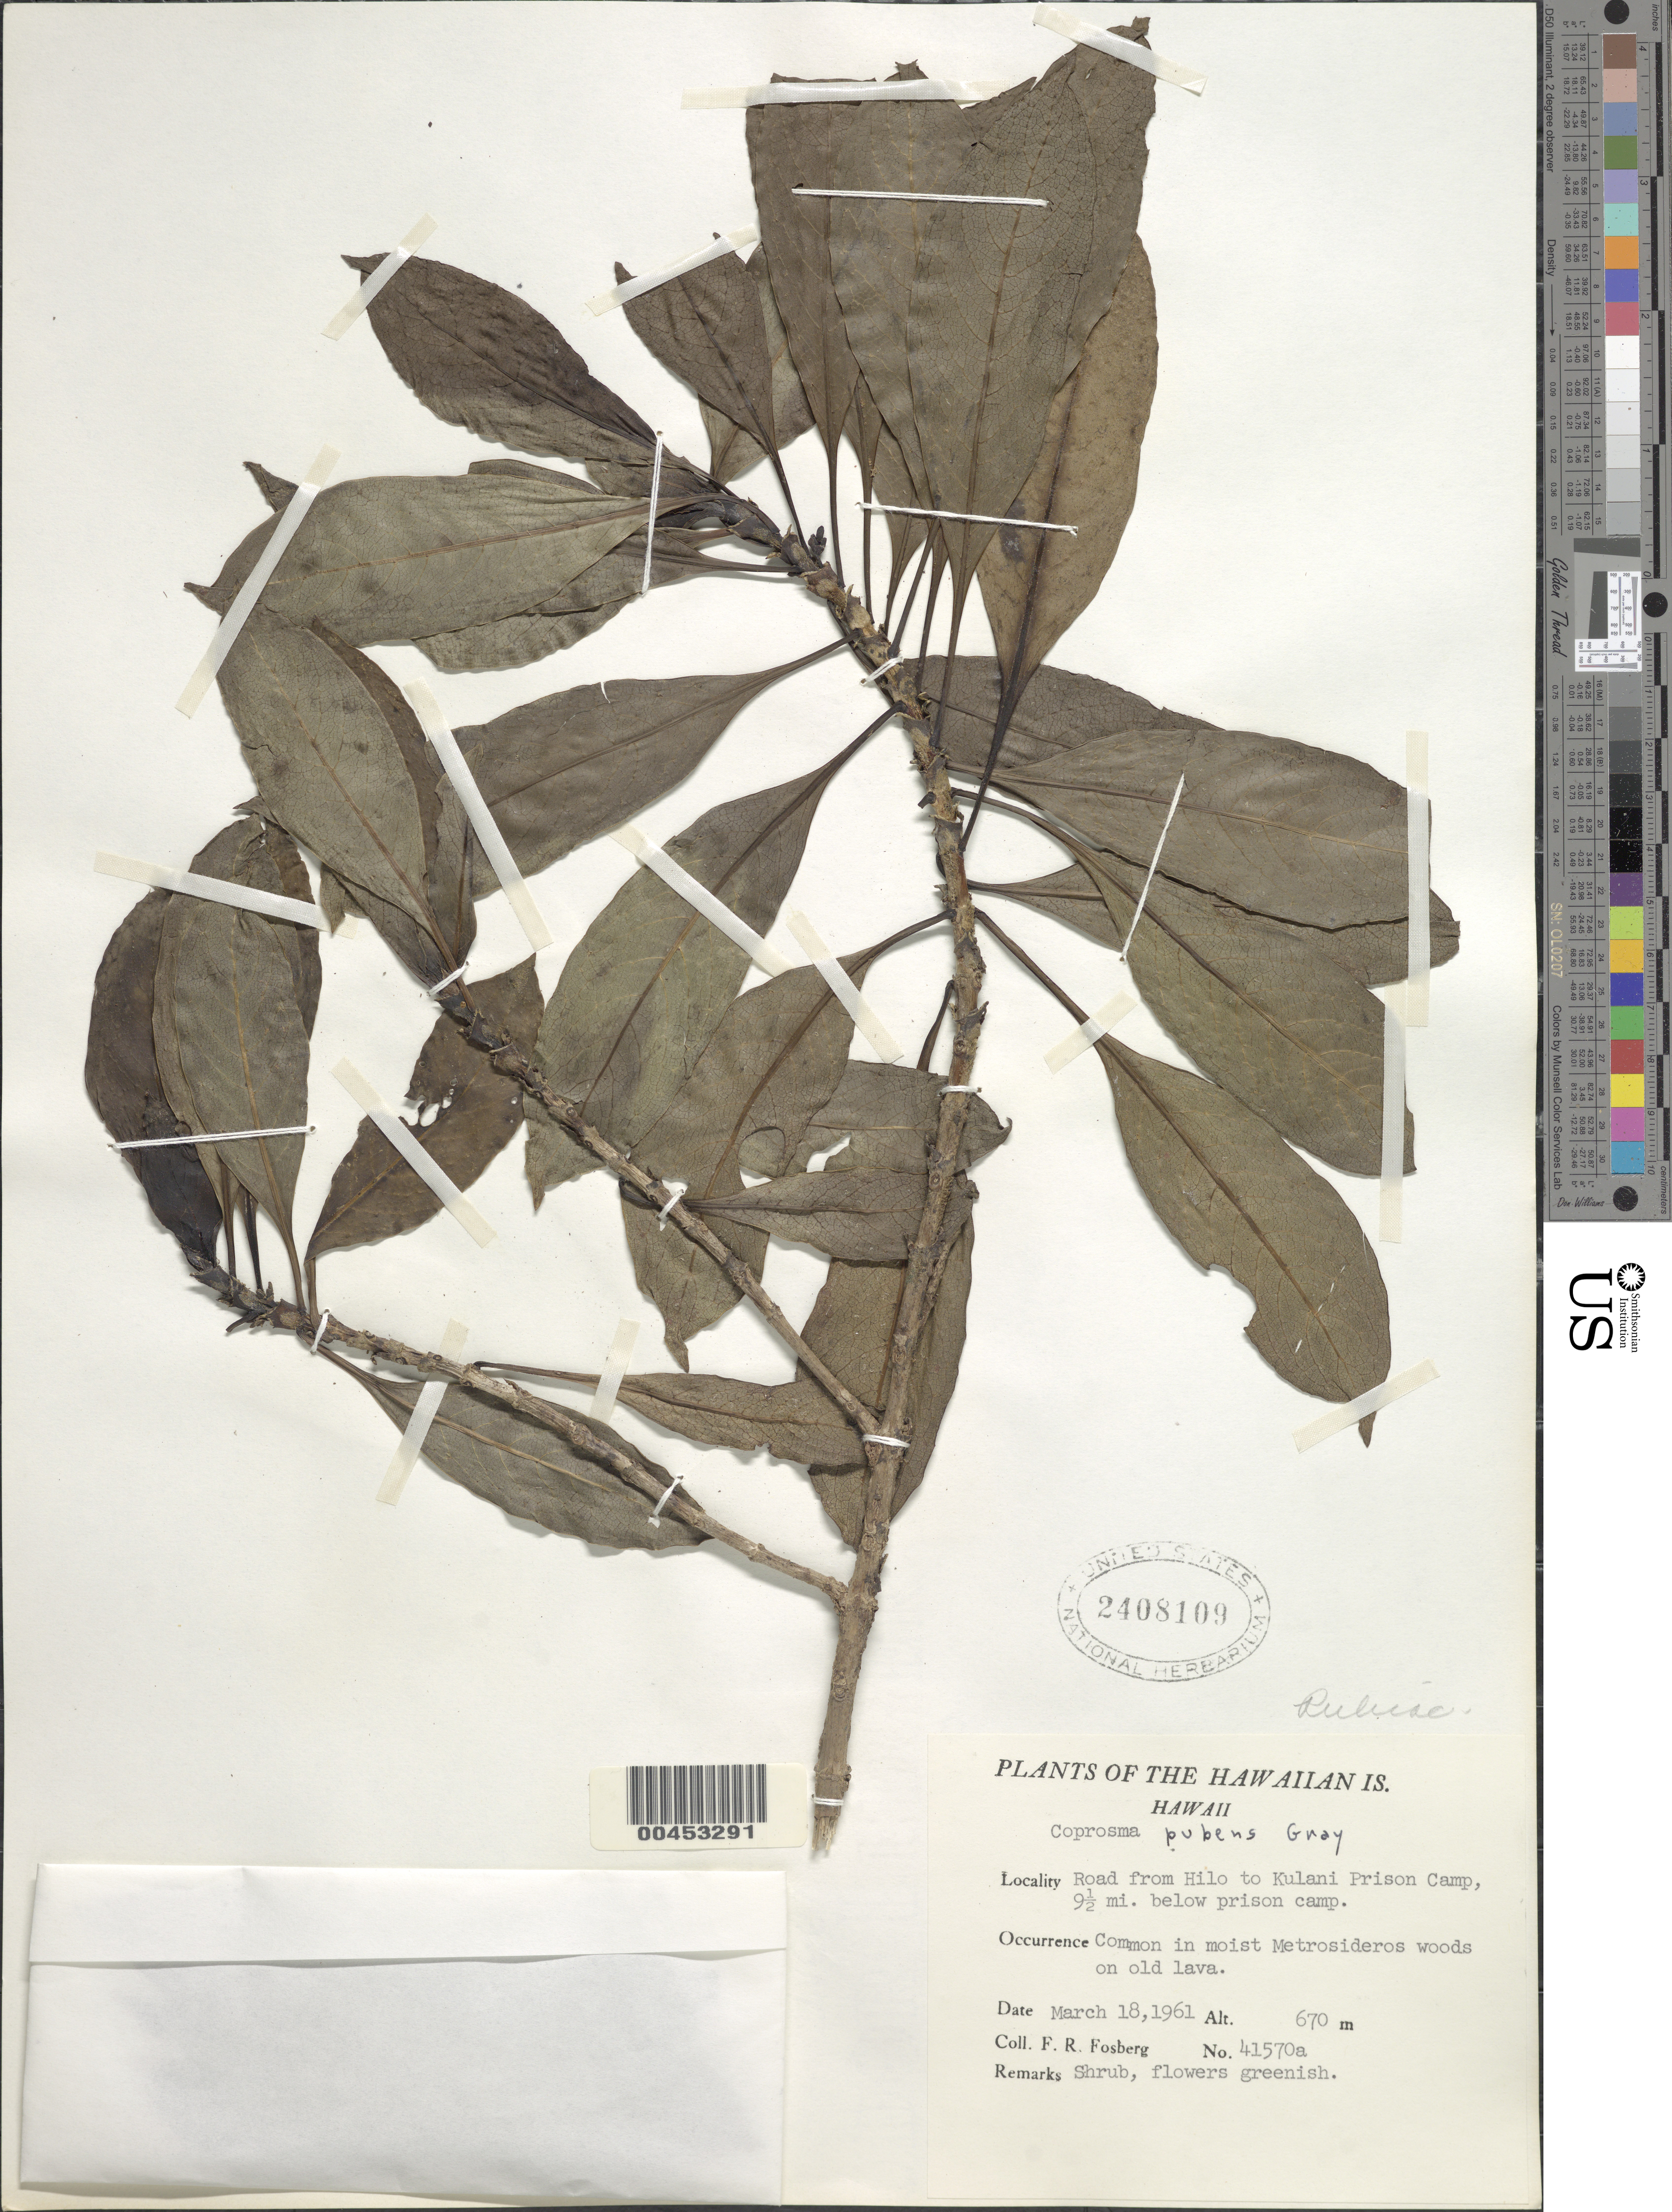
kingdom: Plantae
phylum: Tracheophyta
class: Magnoliopsida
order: Gentianales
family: Rubiaceae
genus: Coprosma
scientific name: Coprosma pubens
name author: A. Gray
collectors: F. R. Fosberg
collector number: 41570a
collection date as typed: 18 Mar 1961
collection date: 1961-03-18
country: United States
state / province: Hawaii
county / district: Hawaii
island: Hawaii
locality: Rd from Hilo to Kulani Prison Camp, 9.5 mi below Prison Camp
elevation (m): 670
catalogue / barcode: US 2408109